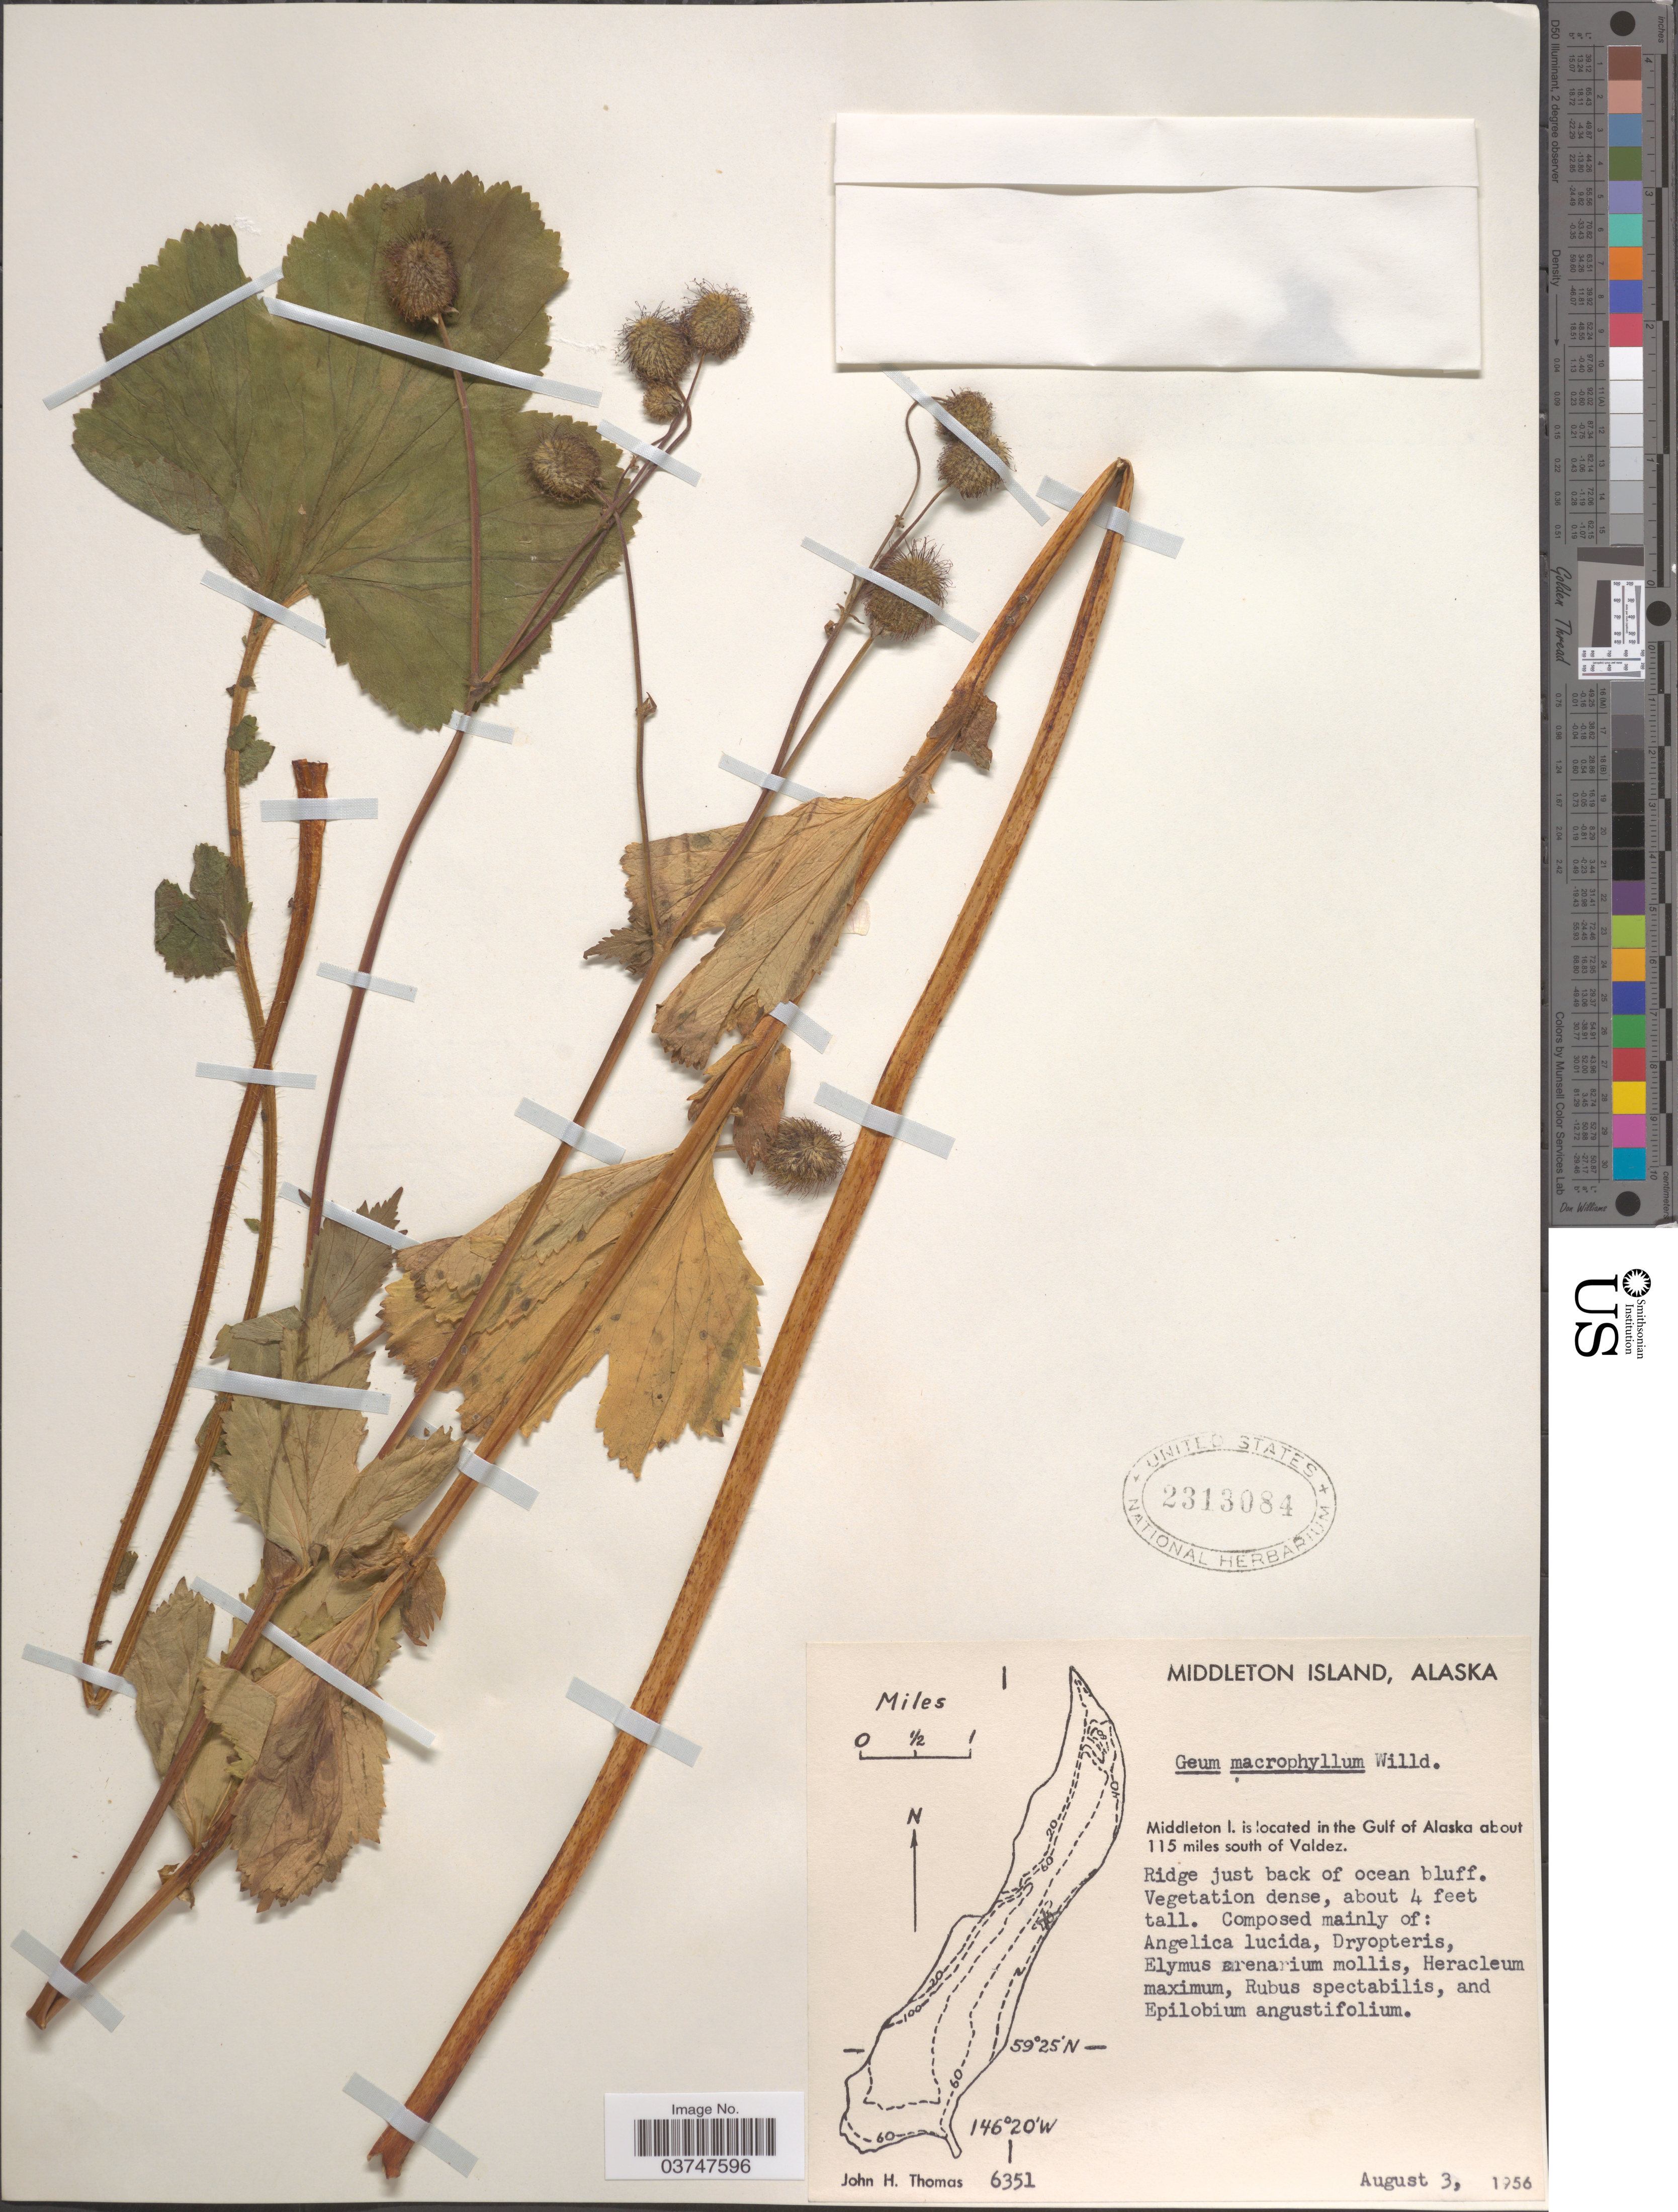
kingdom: Plantae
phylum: Tracheophyta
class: Magnoliopsida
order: Rosales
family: Rosaceae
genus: Geum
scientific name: Geum macrophyllum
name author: Willd.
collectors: J. H. Thomas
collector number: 6351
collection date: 1956-08-03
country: United States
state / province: Alaska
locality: Middleton Island. Middleton I. is located in the Gulf of Alaska about 115 miles south of Valdez.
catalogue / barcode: US 2313084